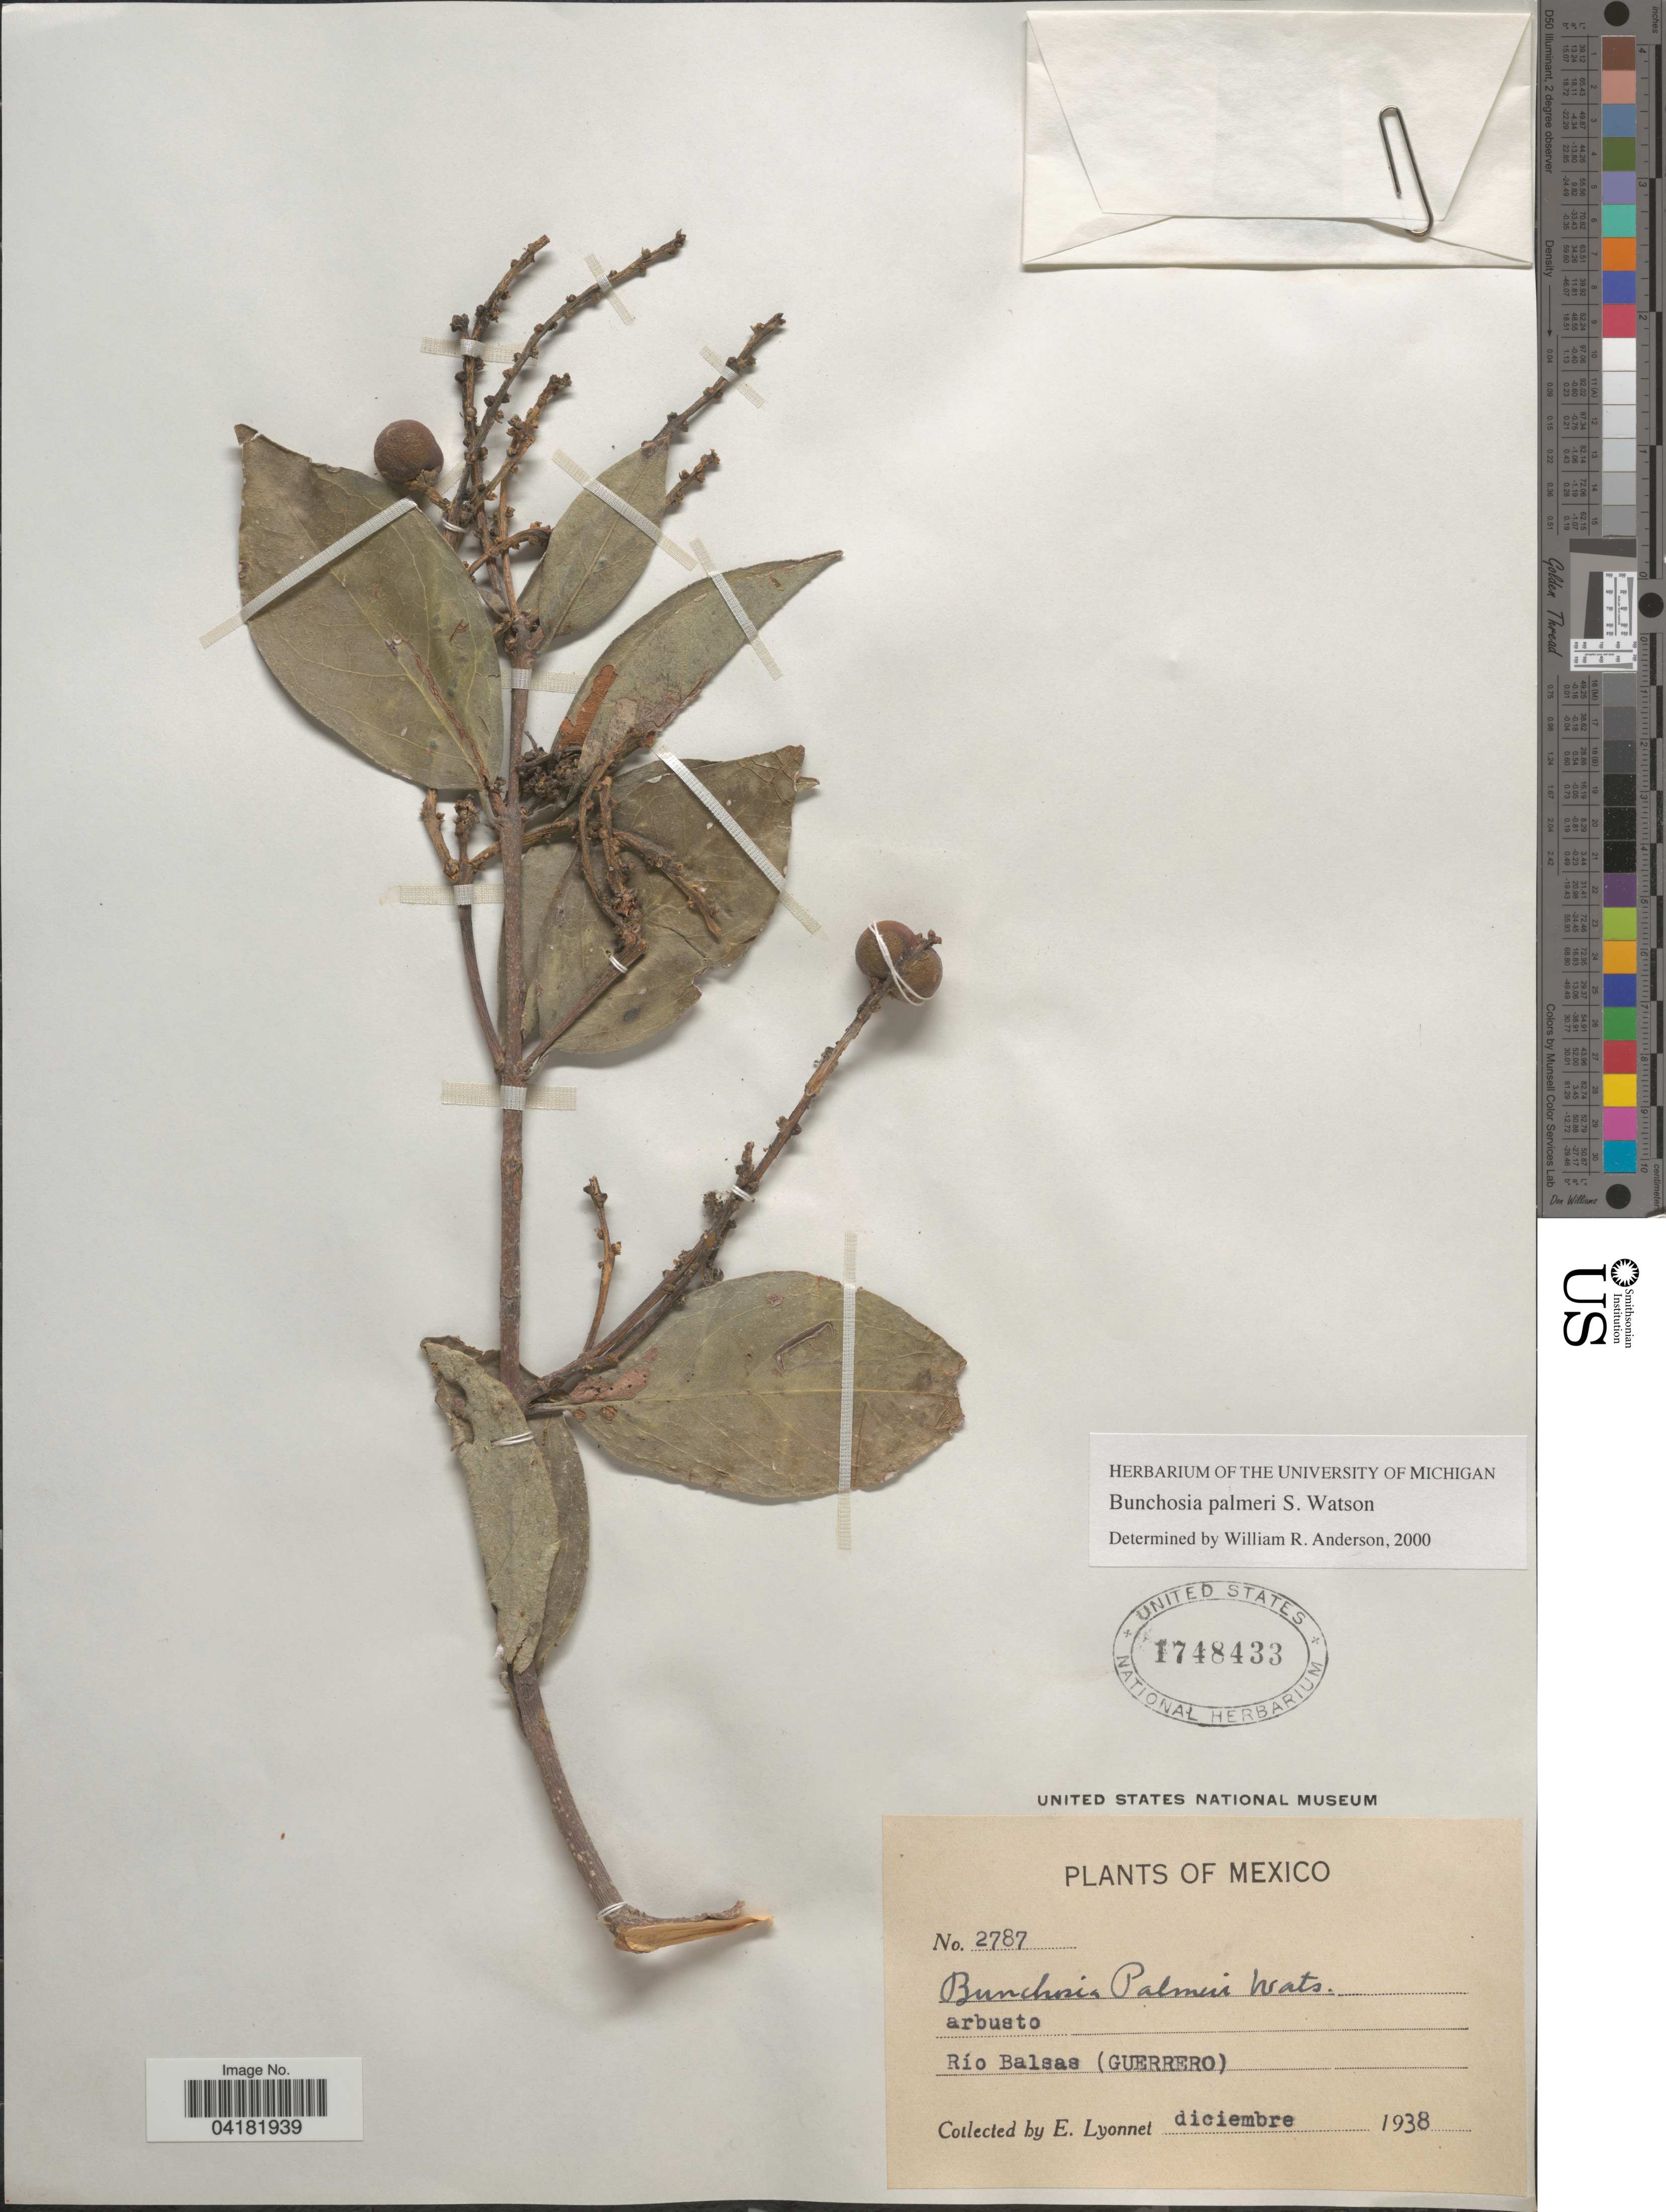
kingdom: Plantae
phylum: Tracheophyta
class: Magnoliopsida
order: Malpighiales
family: Malpighiaceae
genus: Bunchosia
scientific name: Bunchosia palmeri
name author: S. Watson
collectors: E. Lyonnet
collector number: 2787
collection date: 1938-12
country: Mexico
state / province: Guerrero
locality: Río Balsas.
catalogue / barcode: US 1748433